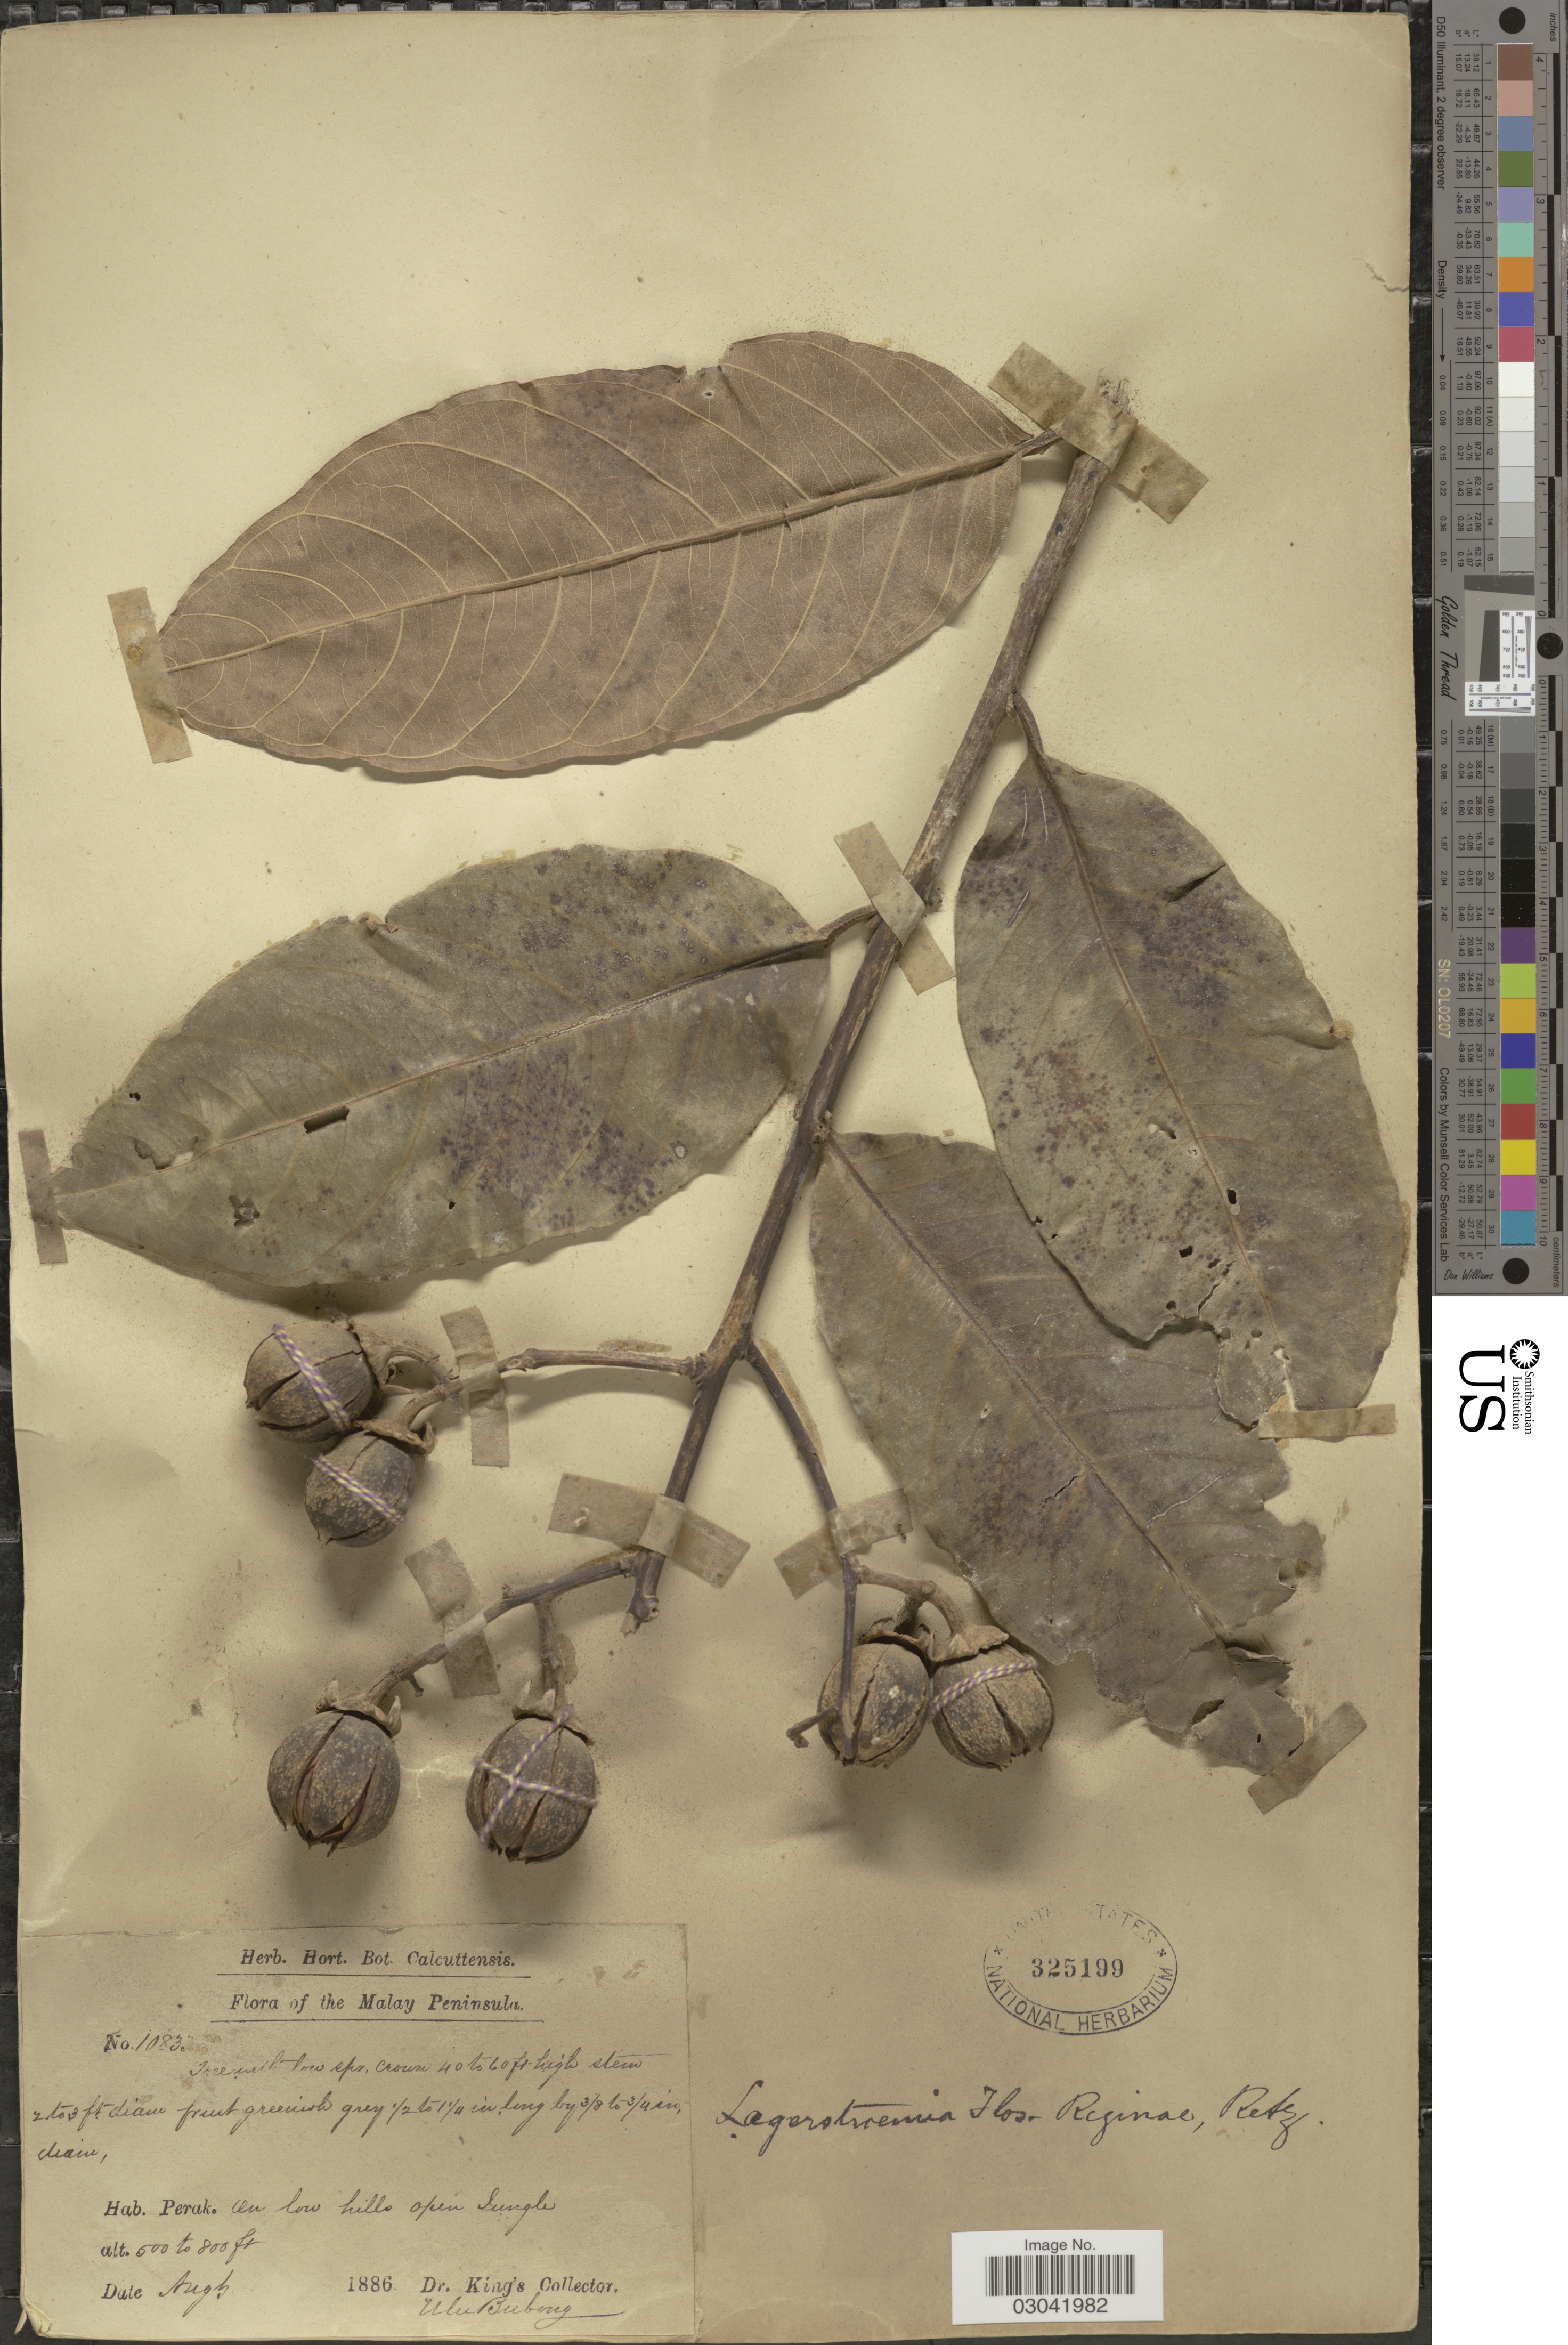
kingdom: Plantae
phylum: Tracheophyta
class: Magnoliopsida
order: Myrtales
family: Lythraceae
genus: Lagerstroemia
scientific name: Lagerstroemia flos-reginae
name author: Retz.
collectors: Dr. King's collector & U. Buboug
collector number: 10833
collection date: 1886-08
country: Malaysia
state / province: Perak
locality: Malay Peninsula. On low hills open Jungle.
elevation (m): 152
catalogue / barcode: US 325199